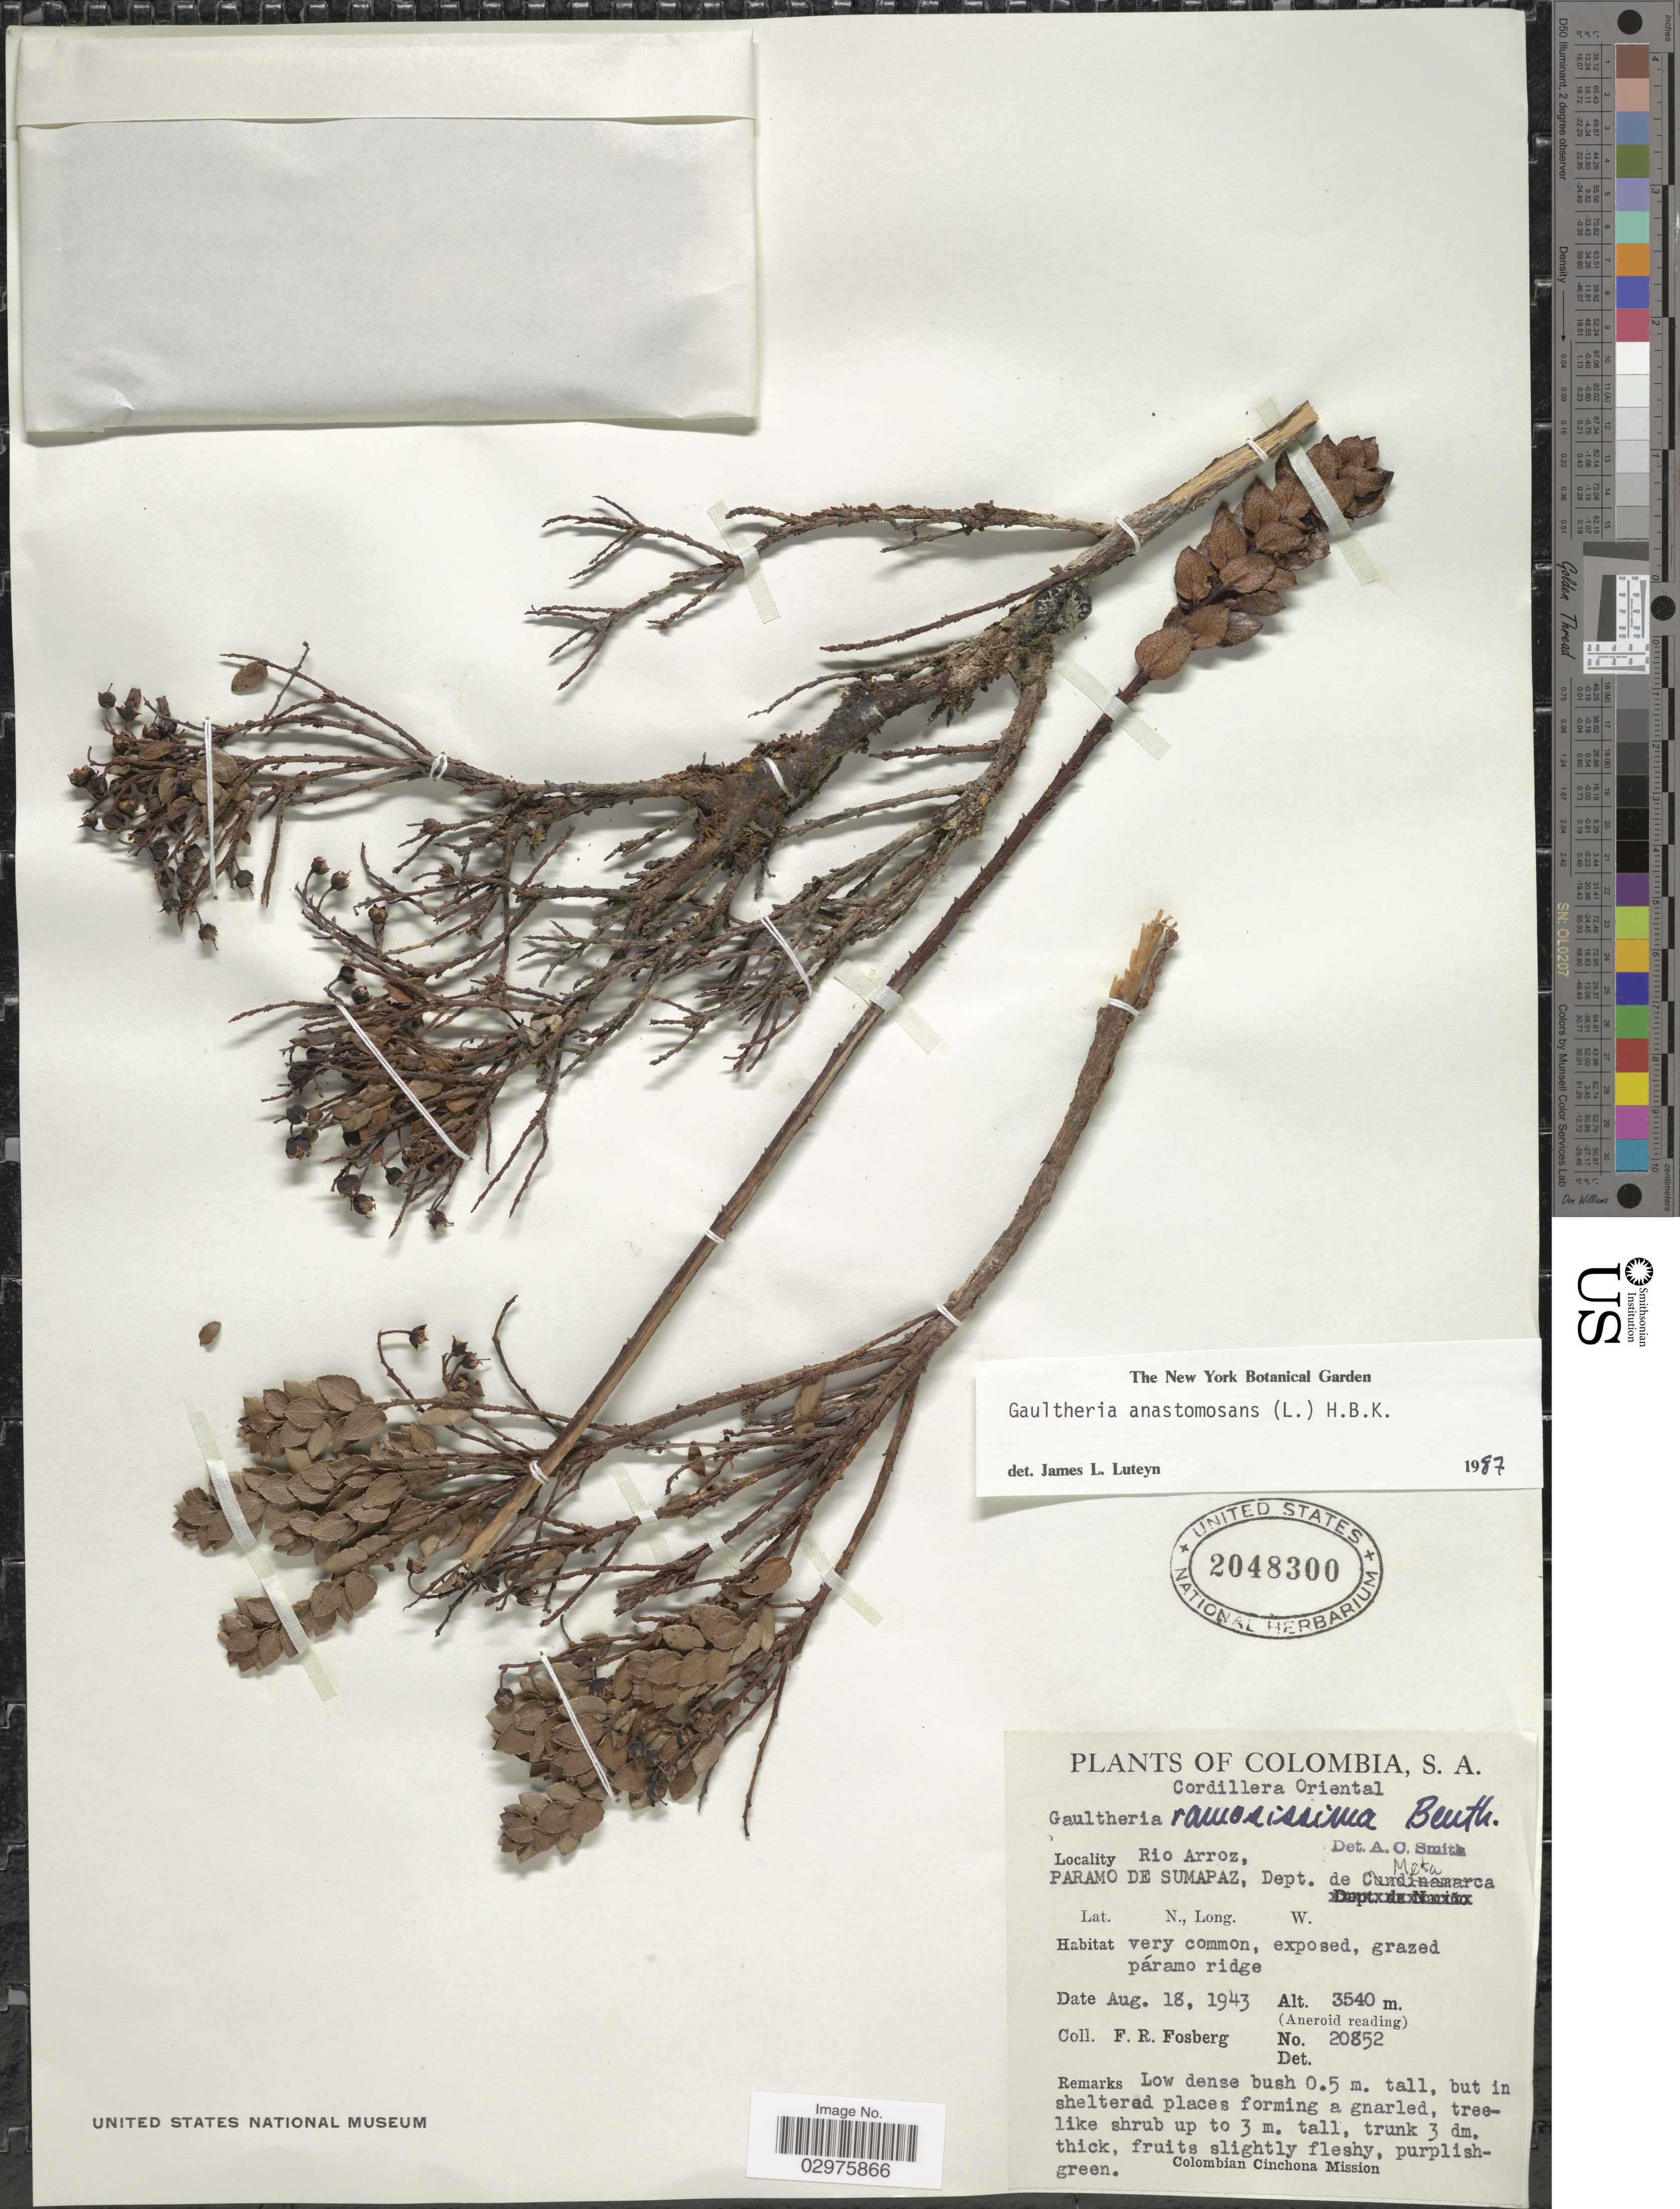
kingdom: Plantae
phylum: Tracheophyta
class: Magnoliopsida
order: Ericales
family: Ericaceae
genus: Gaultheria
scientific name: Gaultheria anastomosans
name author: (L. f.) Kunth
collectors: F. R. Fosberg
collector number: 20852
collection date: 1943-08-18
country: Colombia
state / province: Meta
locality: Cordillera Oriental. Rio Arroz, Paramo de Sumapaz, Dept. de Meta.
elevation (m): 3540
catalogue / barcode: US 2048300